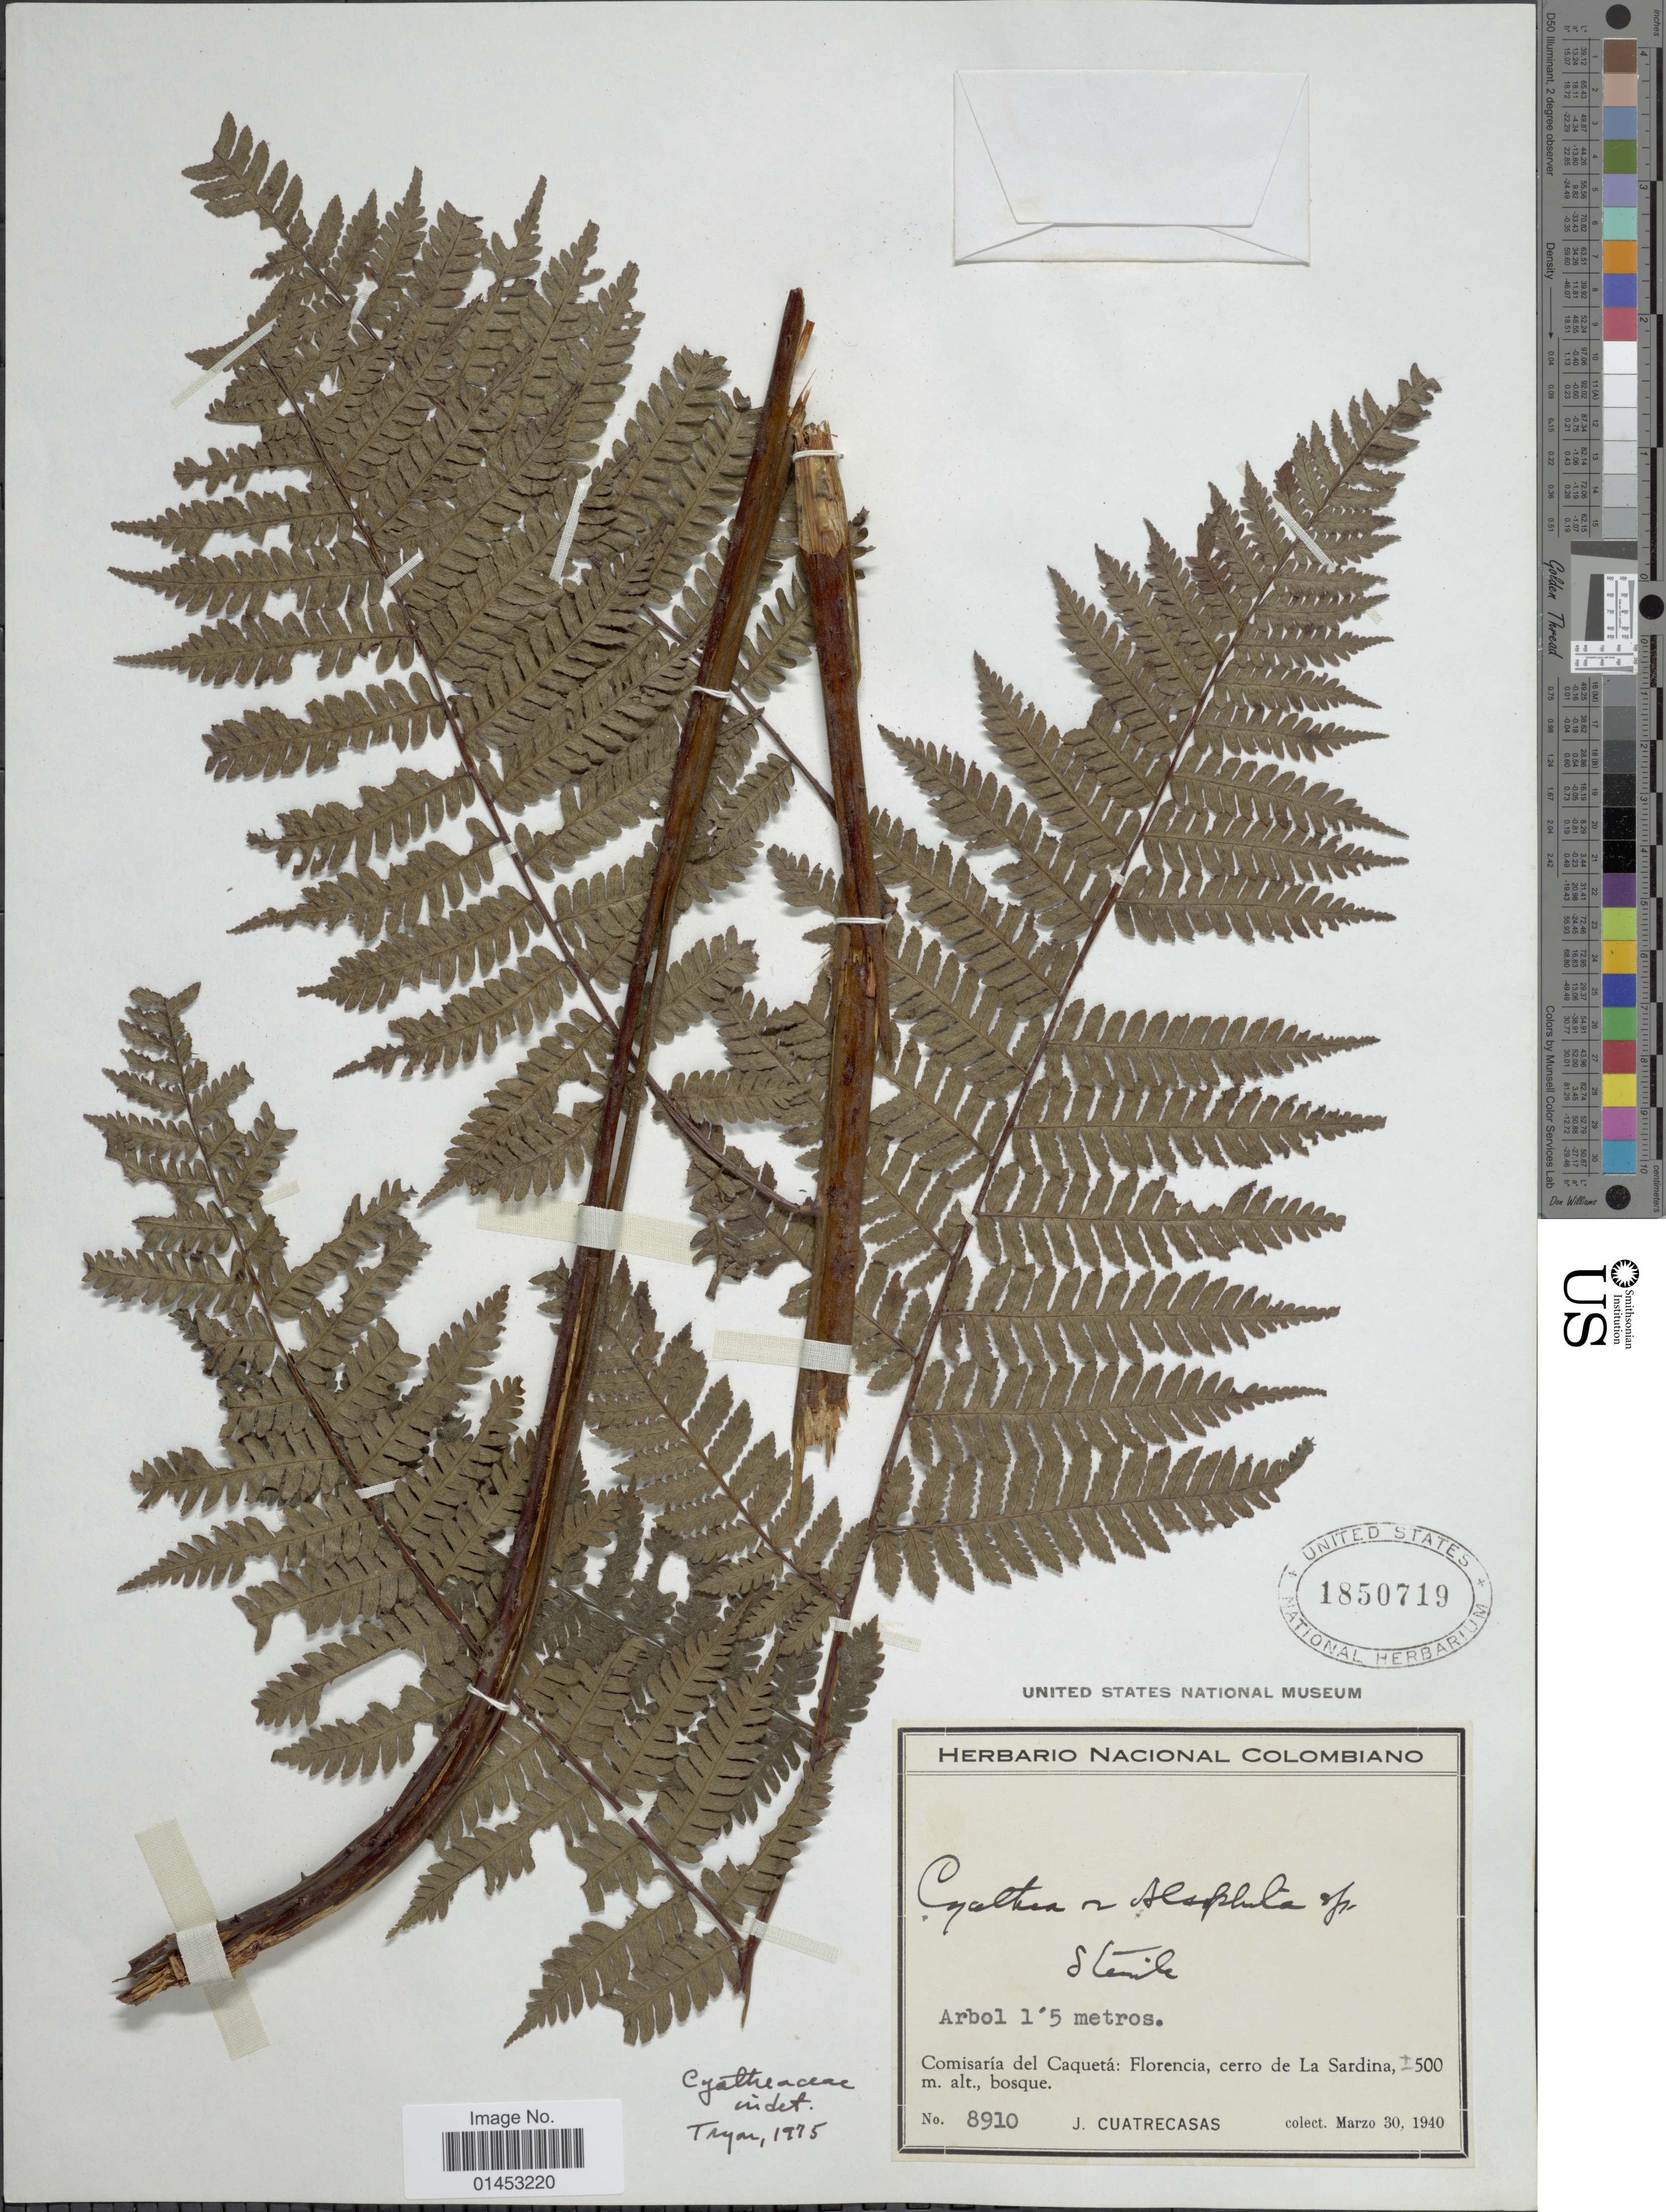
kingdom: Plantae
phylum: Tracheophyta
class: Polypodiopsida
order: Cyatheales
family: Cyatheaceae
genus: Cyathea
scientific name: Cyathea sp.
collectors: J. Cuatrecasas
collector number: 8910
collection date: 1940-03-30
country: Colombia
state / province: Caquetá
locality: Comisaria del Caquetá: Florencia, cerro de La Sardina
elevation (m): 500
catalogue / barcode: US 1850719